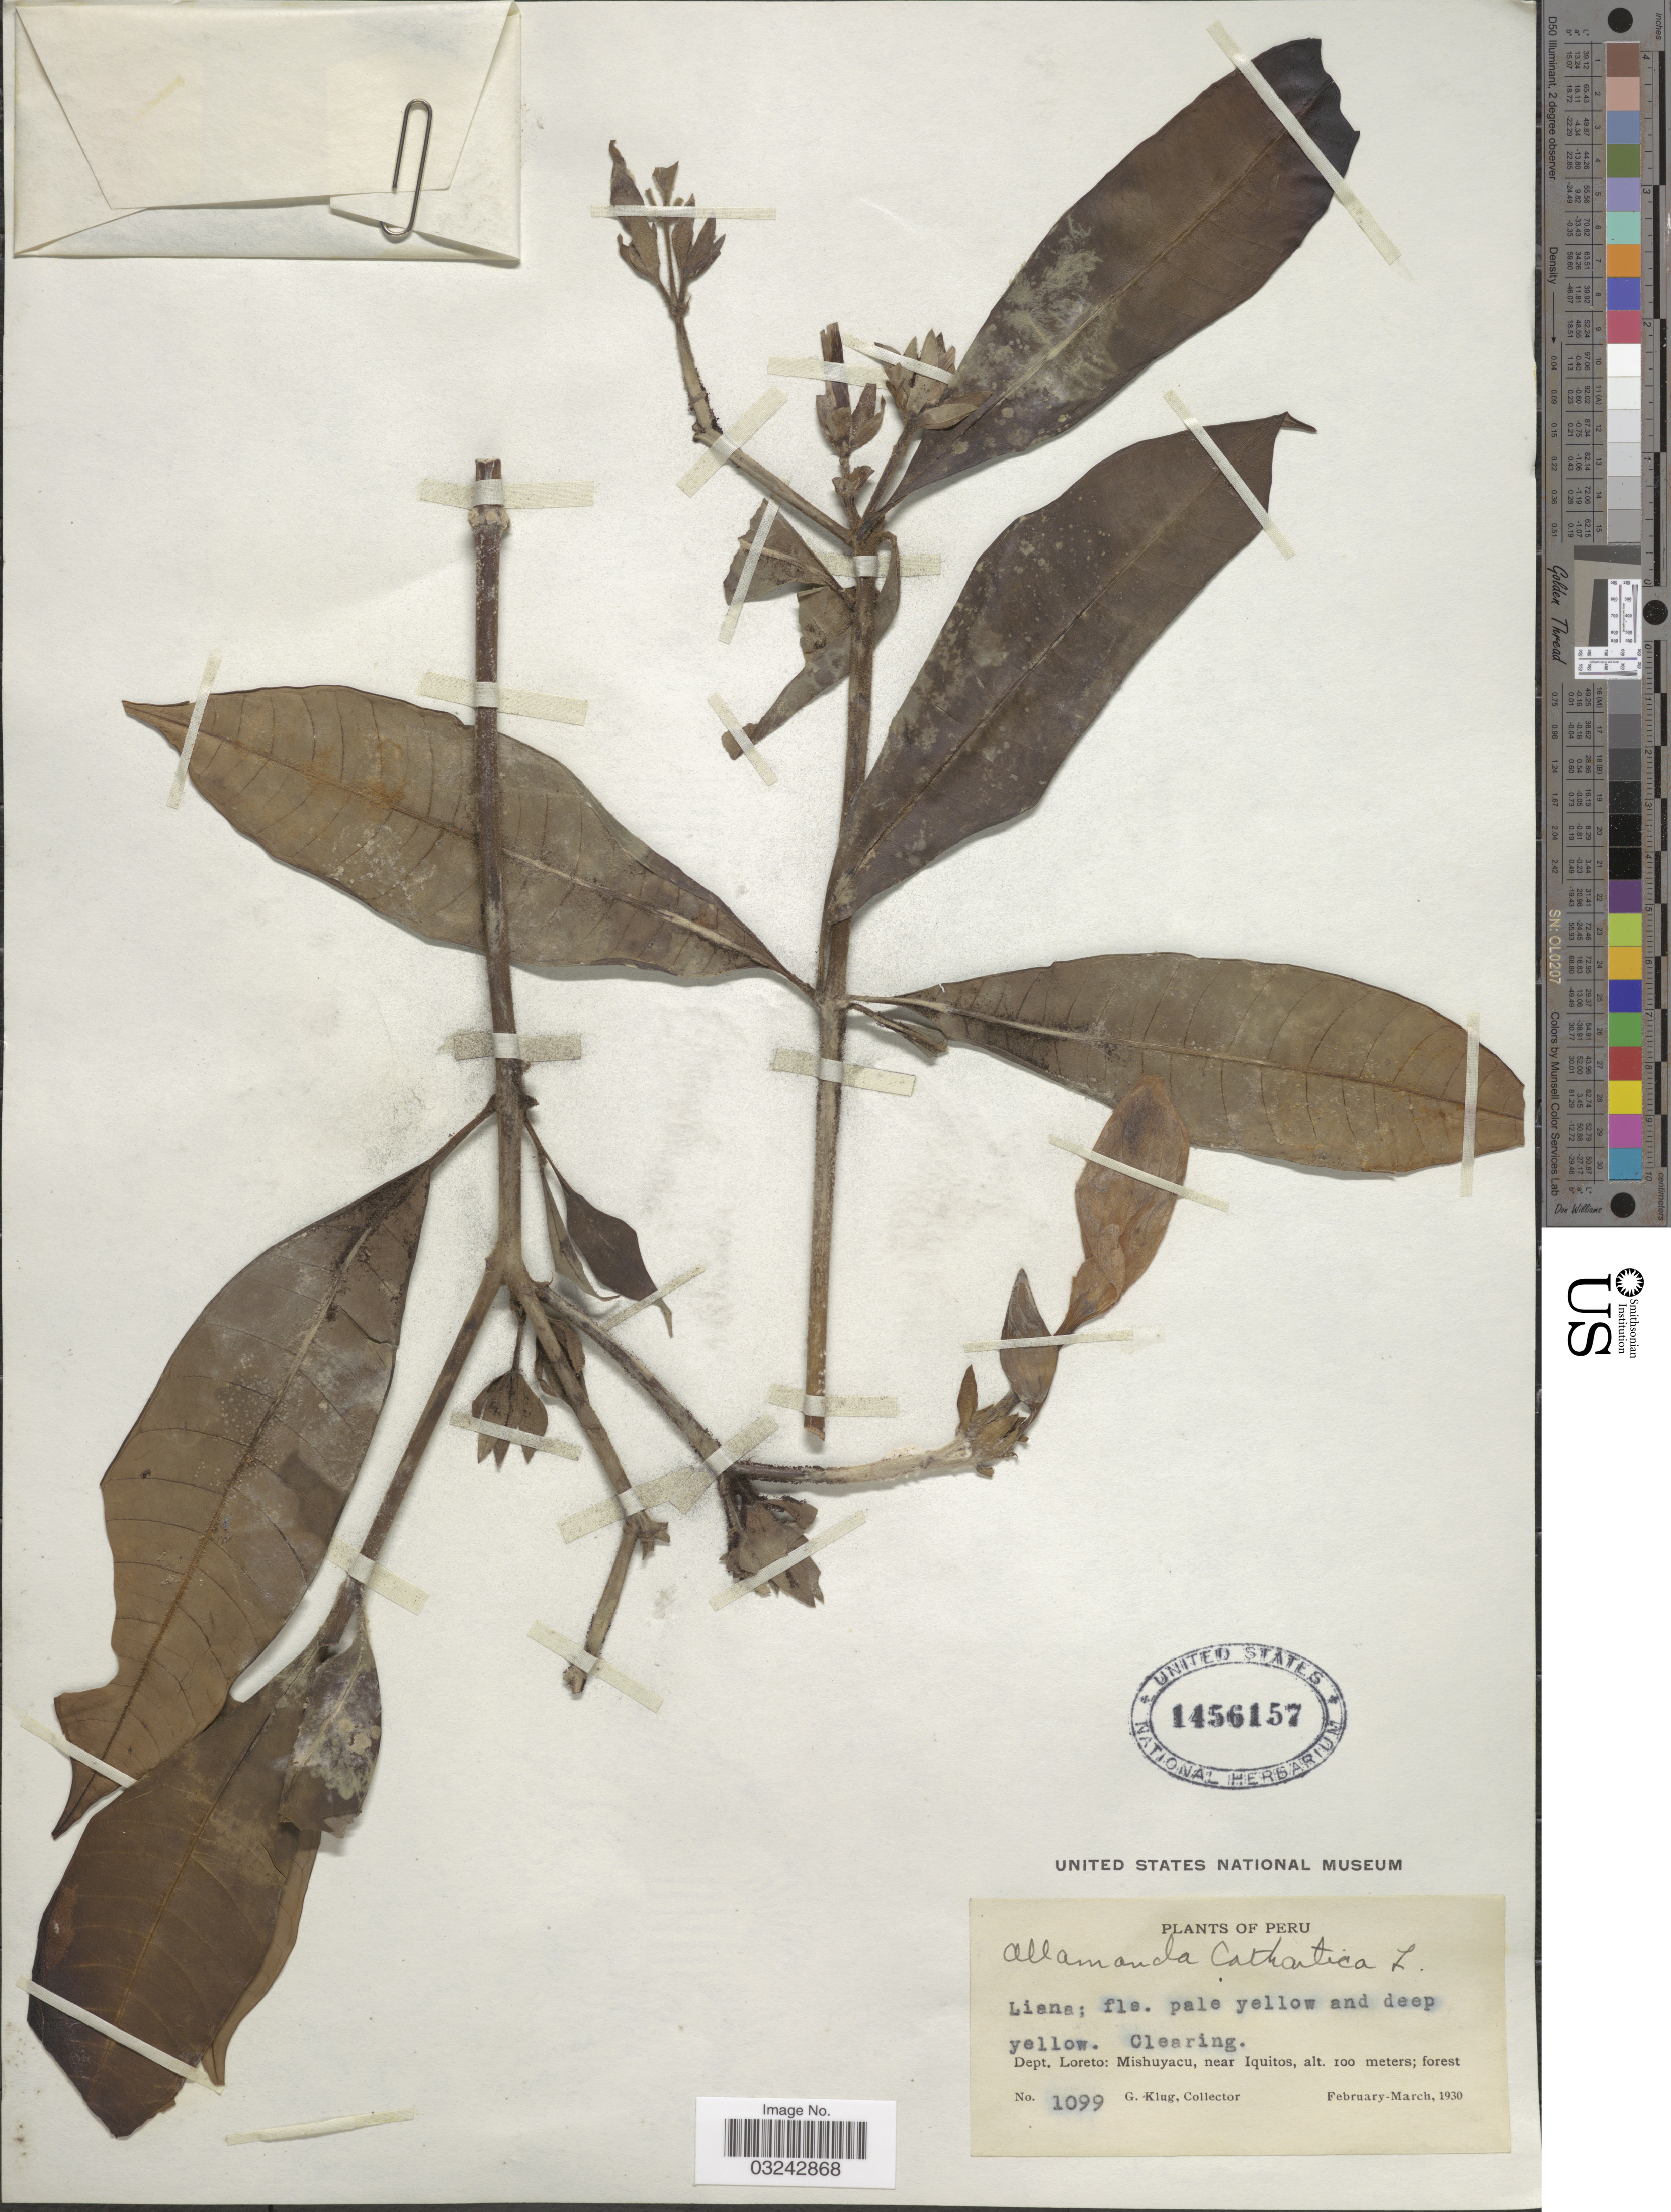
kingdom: Plantae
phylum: Tracheophyta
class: Magnoliopsida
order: Gentianales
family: Apocynaceae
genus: Allamanda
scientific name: Allamanda cathartica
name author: L.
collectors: G. Klug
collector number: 1099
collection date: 1930-02/1930-03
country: Peru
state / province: Loreto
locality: Dept. Loreto: Mishuyacu, near Iquitos.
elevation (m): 100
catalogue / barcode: US 1456157